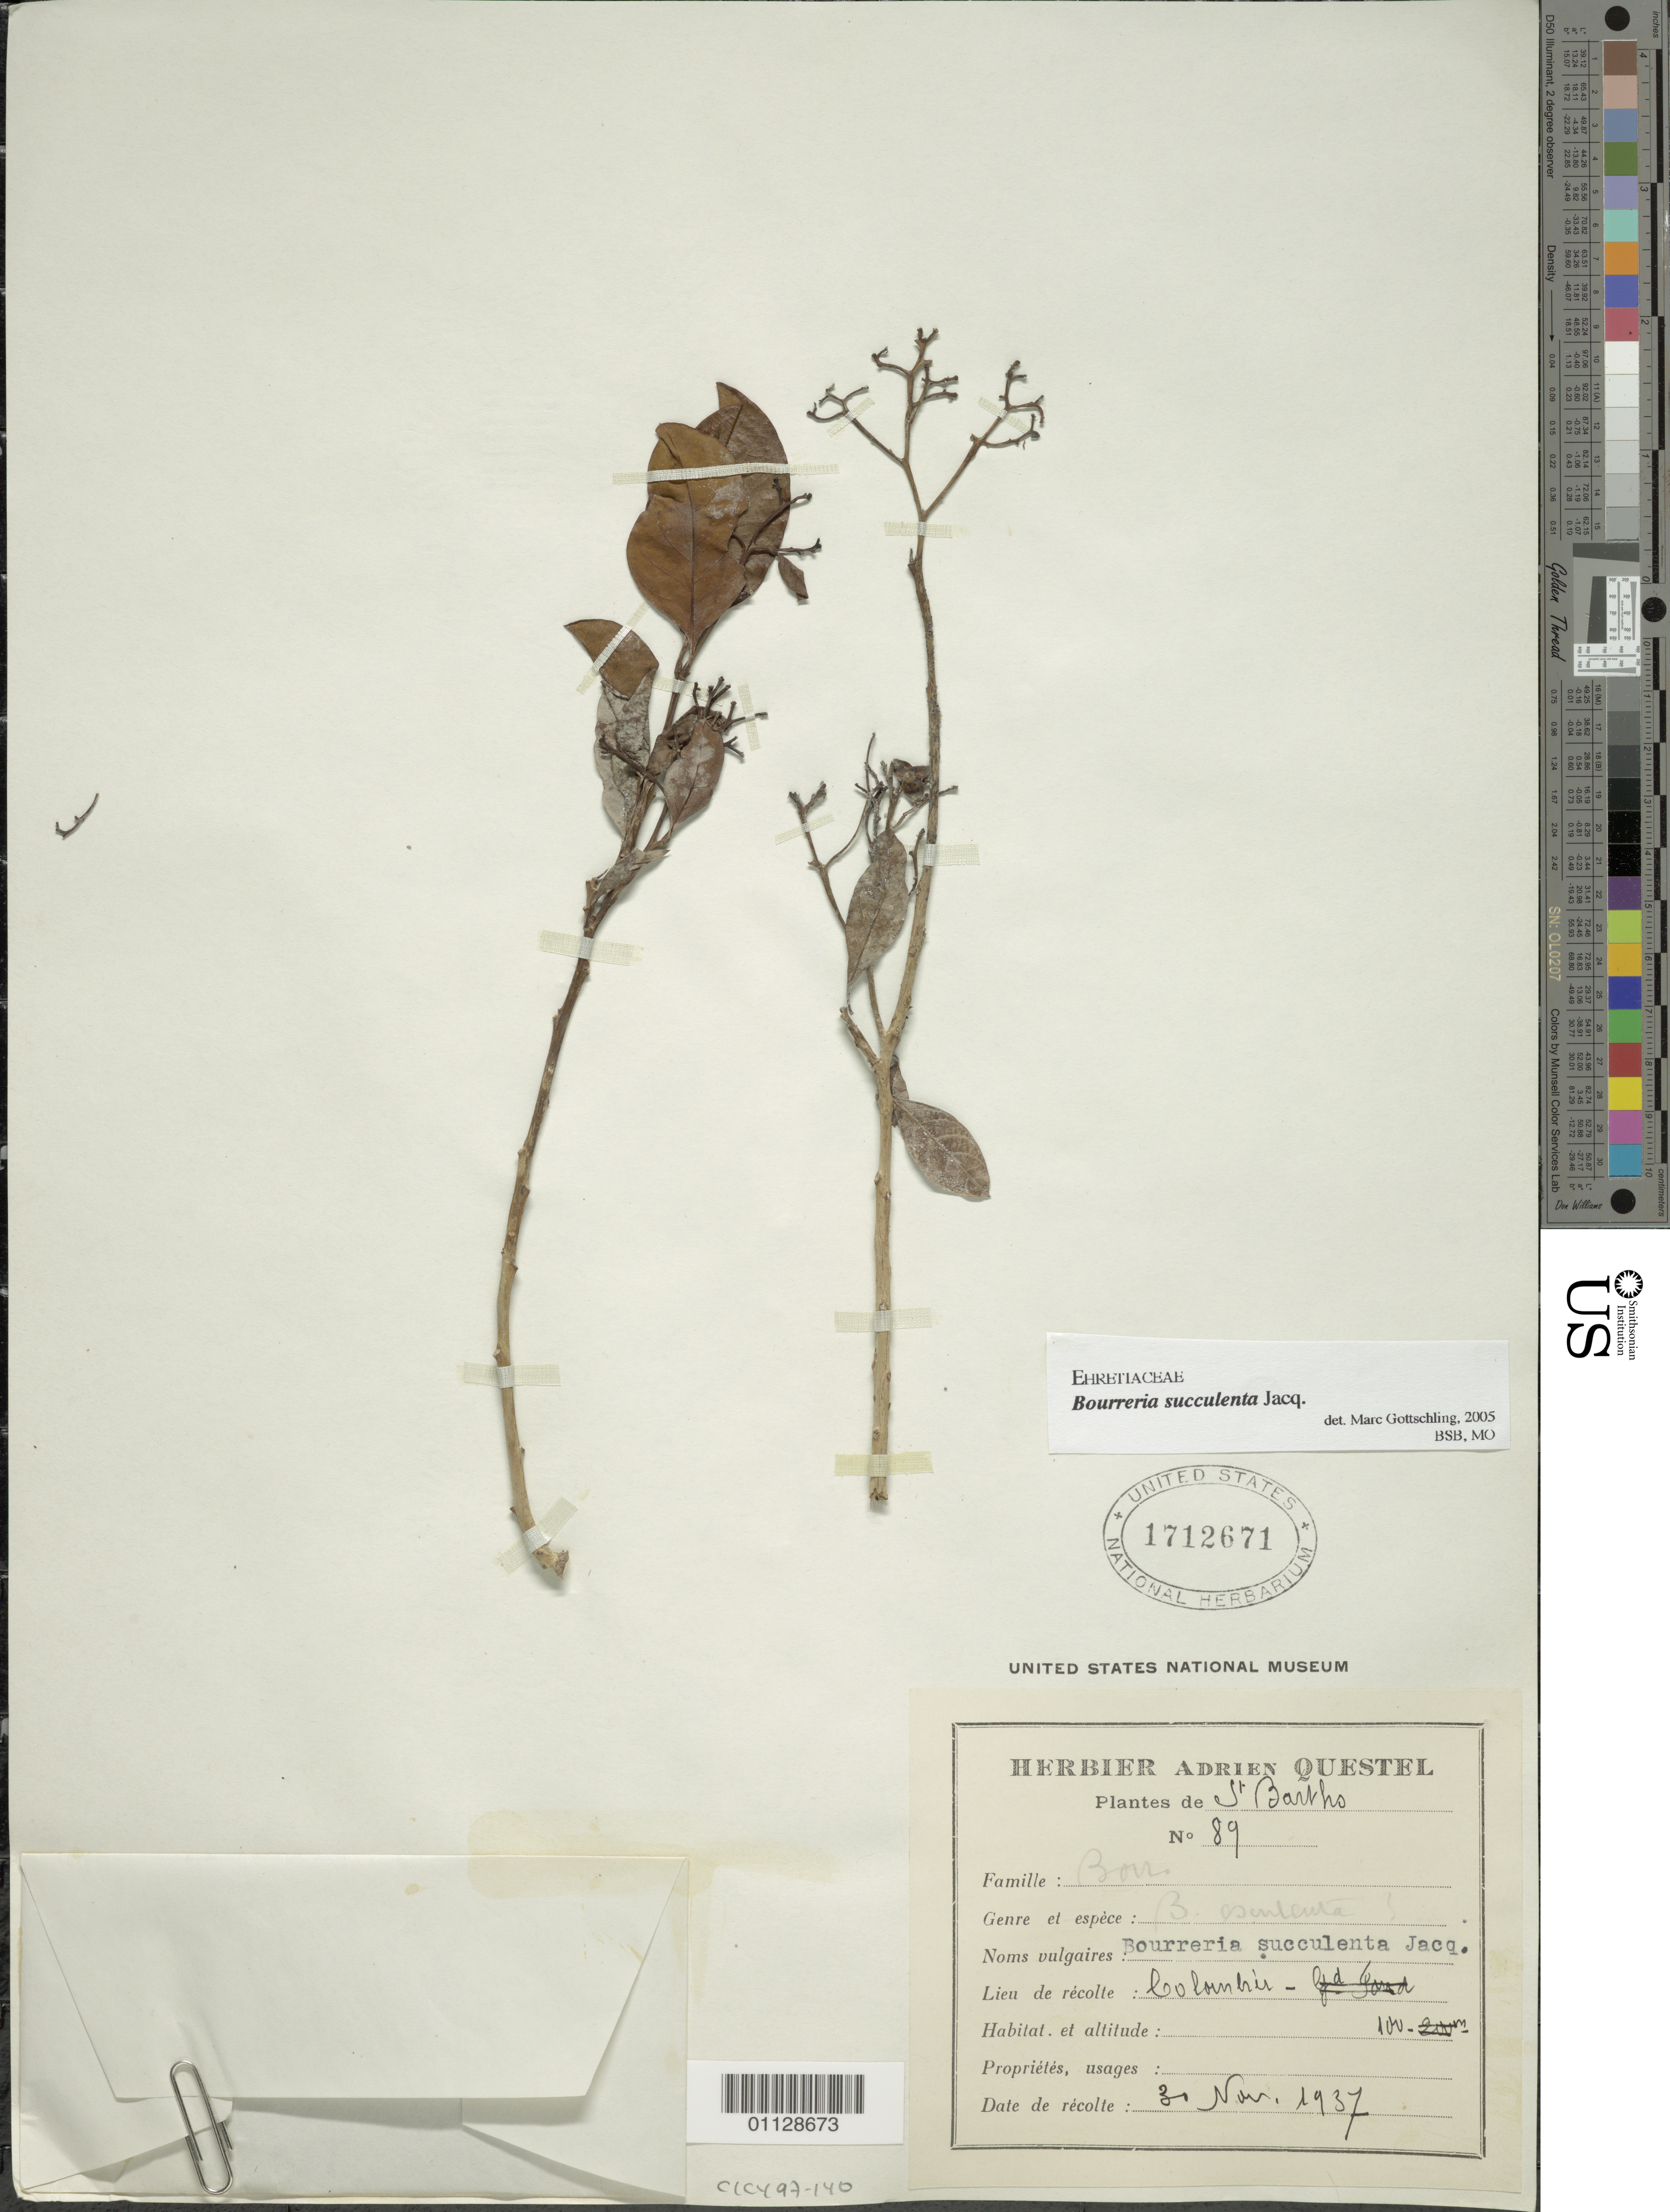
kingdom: Plantae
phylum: Tracheophyta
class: Magnoliopsida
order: Boraginales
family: Ehretiaceae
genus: Bourreria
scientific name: Bourreria succulenta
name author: Jacq.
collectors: A. Questel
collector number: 89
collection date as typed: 30 Nov 1937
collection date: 1937-11-30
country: Saint Barthélemy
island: St. Barthélemy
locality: Colombier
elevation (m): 100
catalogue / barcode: US 1712671